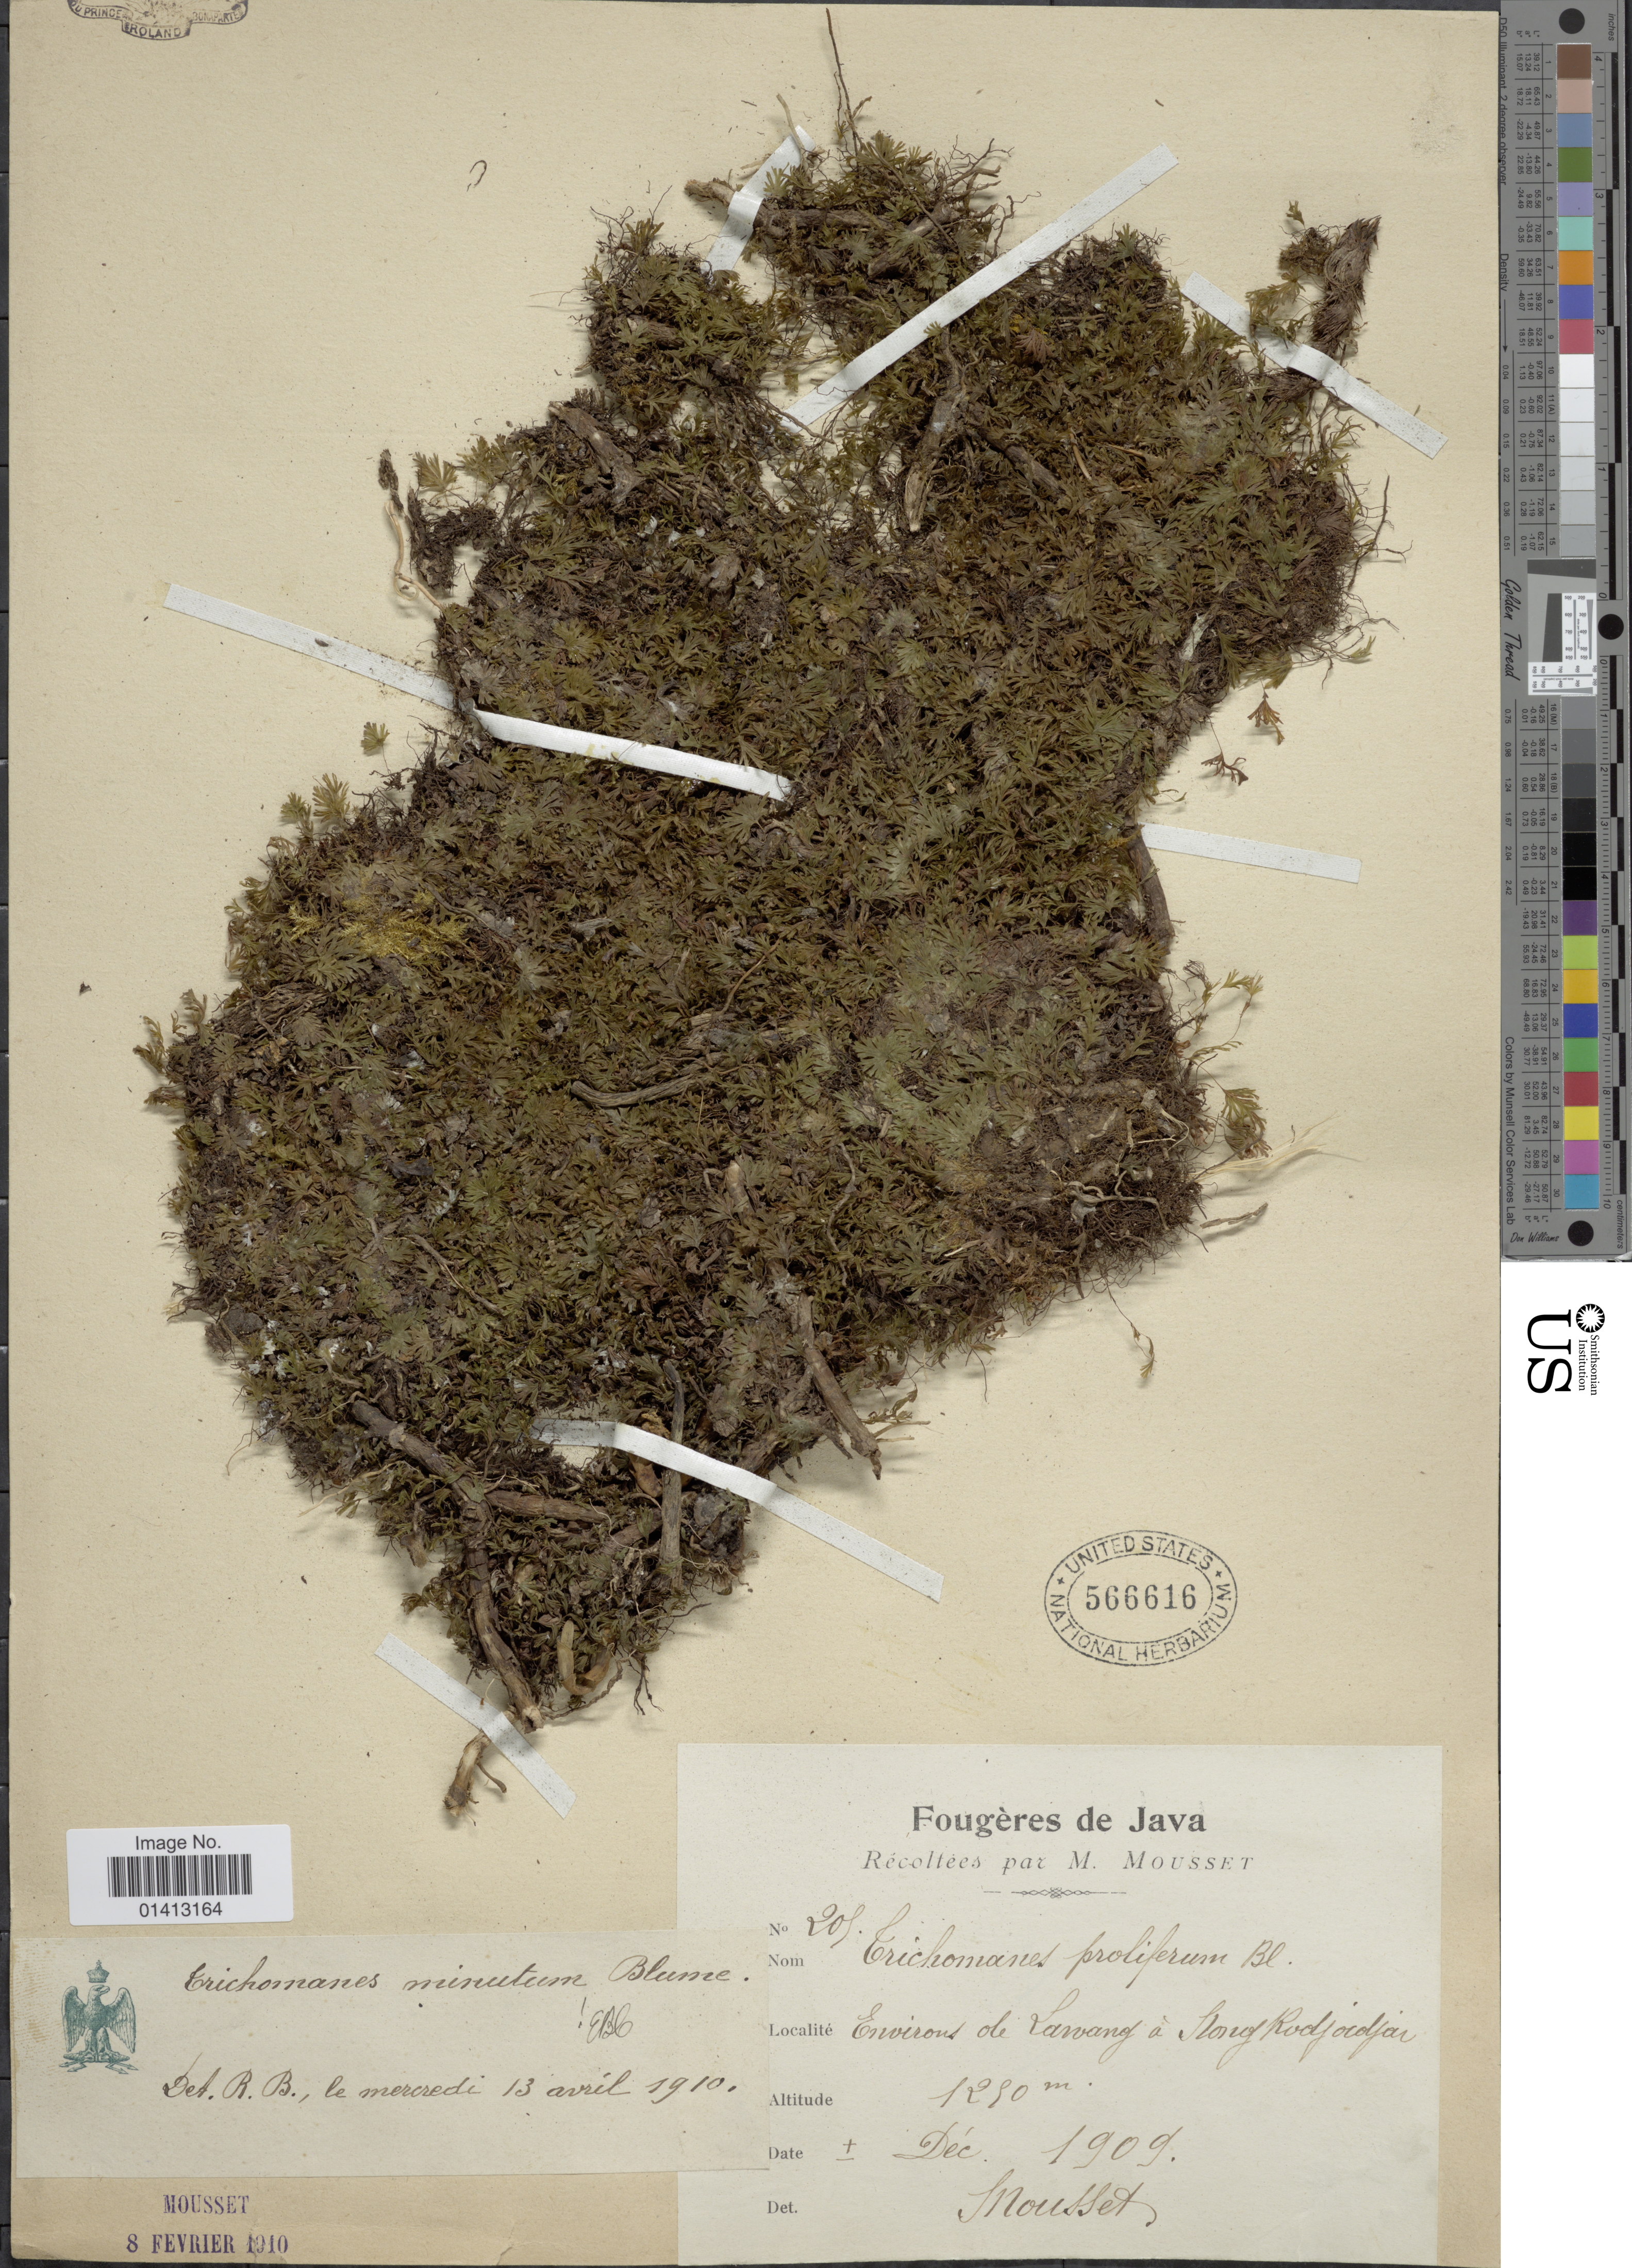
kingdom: Plantae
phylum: Tracheophyta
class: Polypodiopsida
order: Hymenophyllales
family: Hymenophyllaceae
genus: Crepidomanes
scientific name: Crepidomanes minutum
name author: (Blume) K. Iwats.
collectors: Mousset, --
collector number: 209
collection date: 1909-12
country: Indonesia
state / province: Java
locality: Environs de Lawang, a Nong Kodjadjar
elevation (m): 1290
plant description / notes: Corrected"Rodjordjan" to Kodjadjar.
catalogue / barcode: US 566616